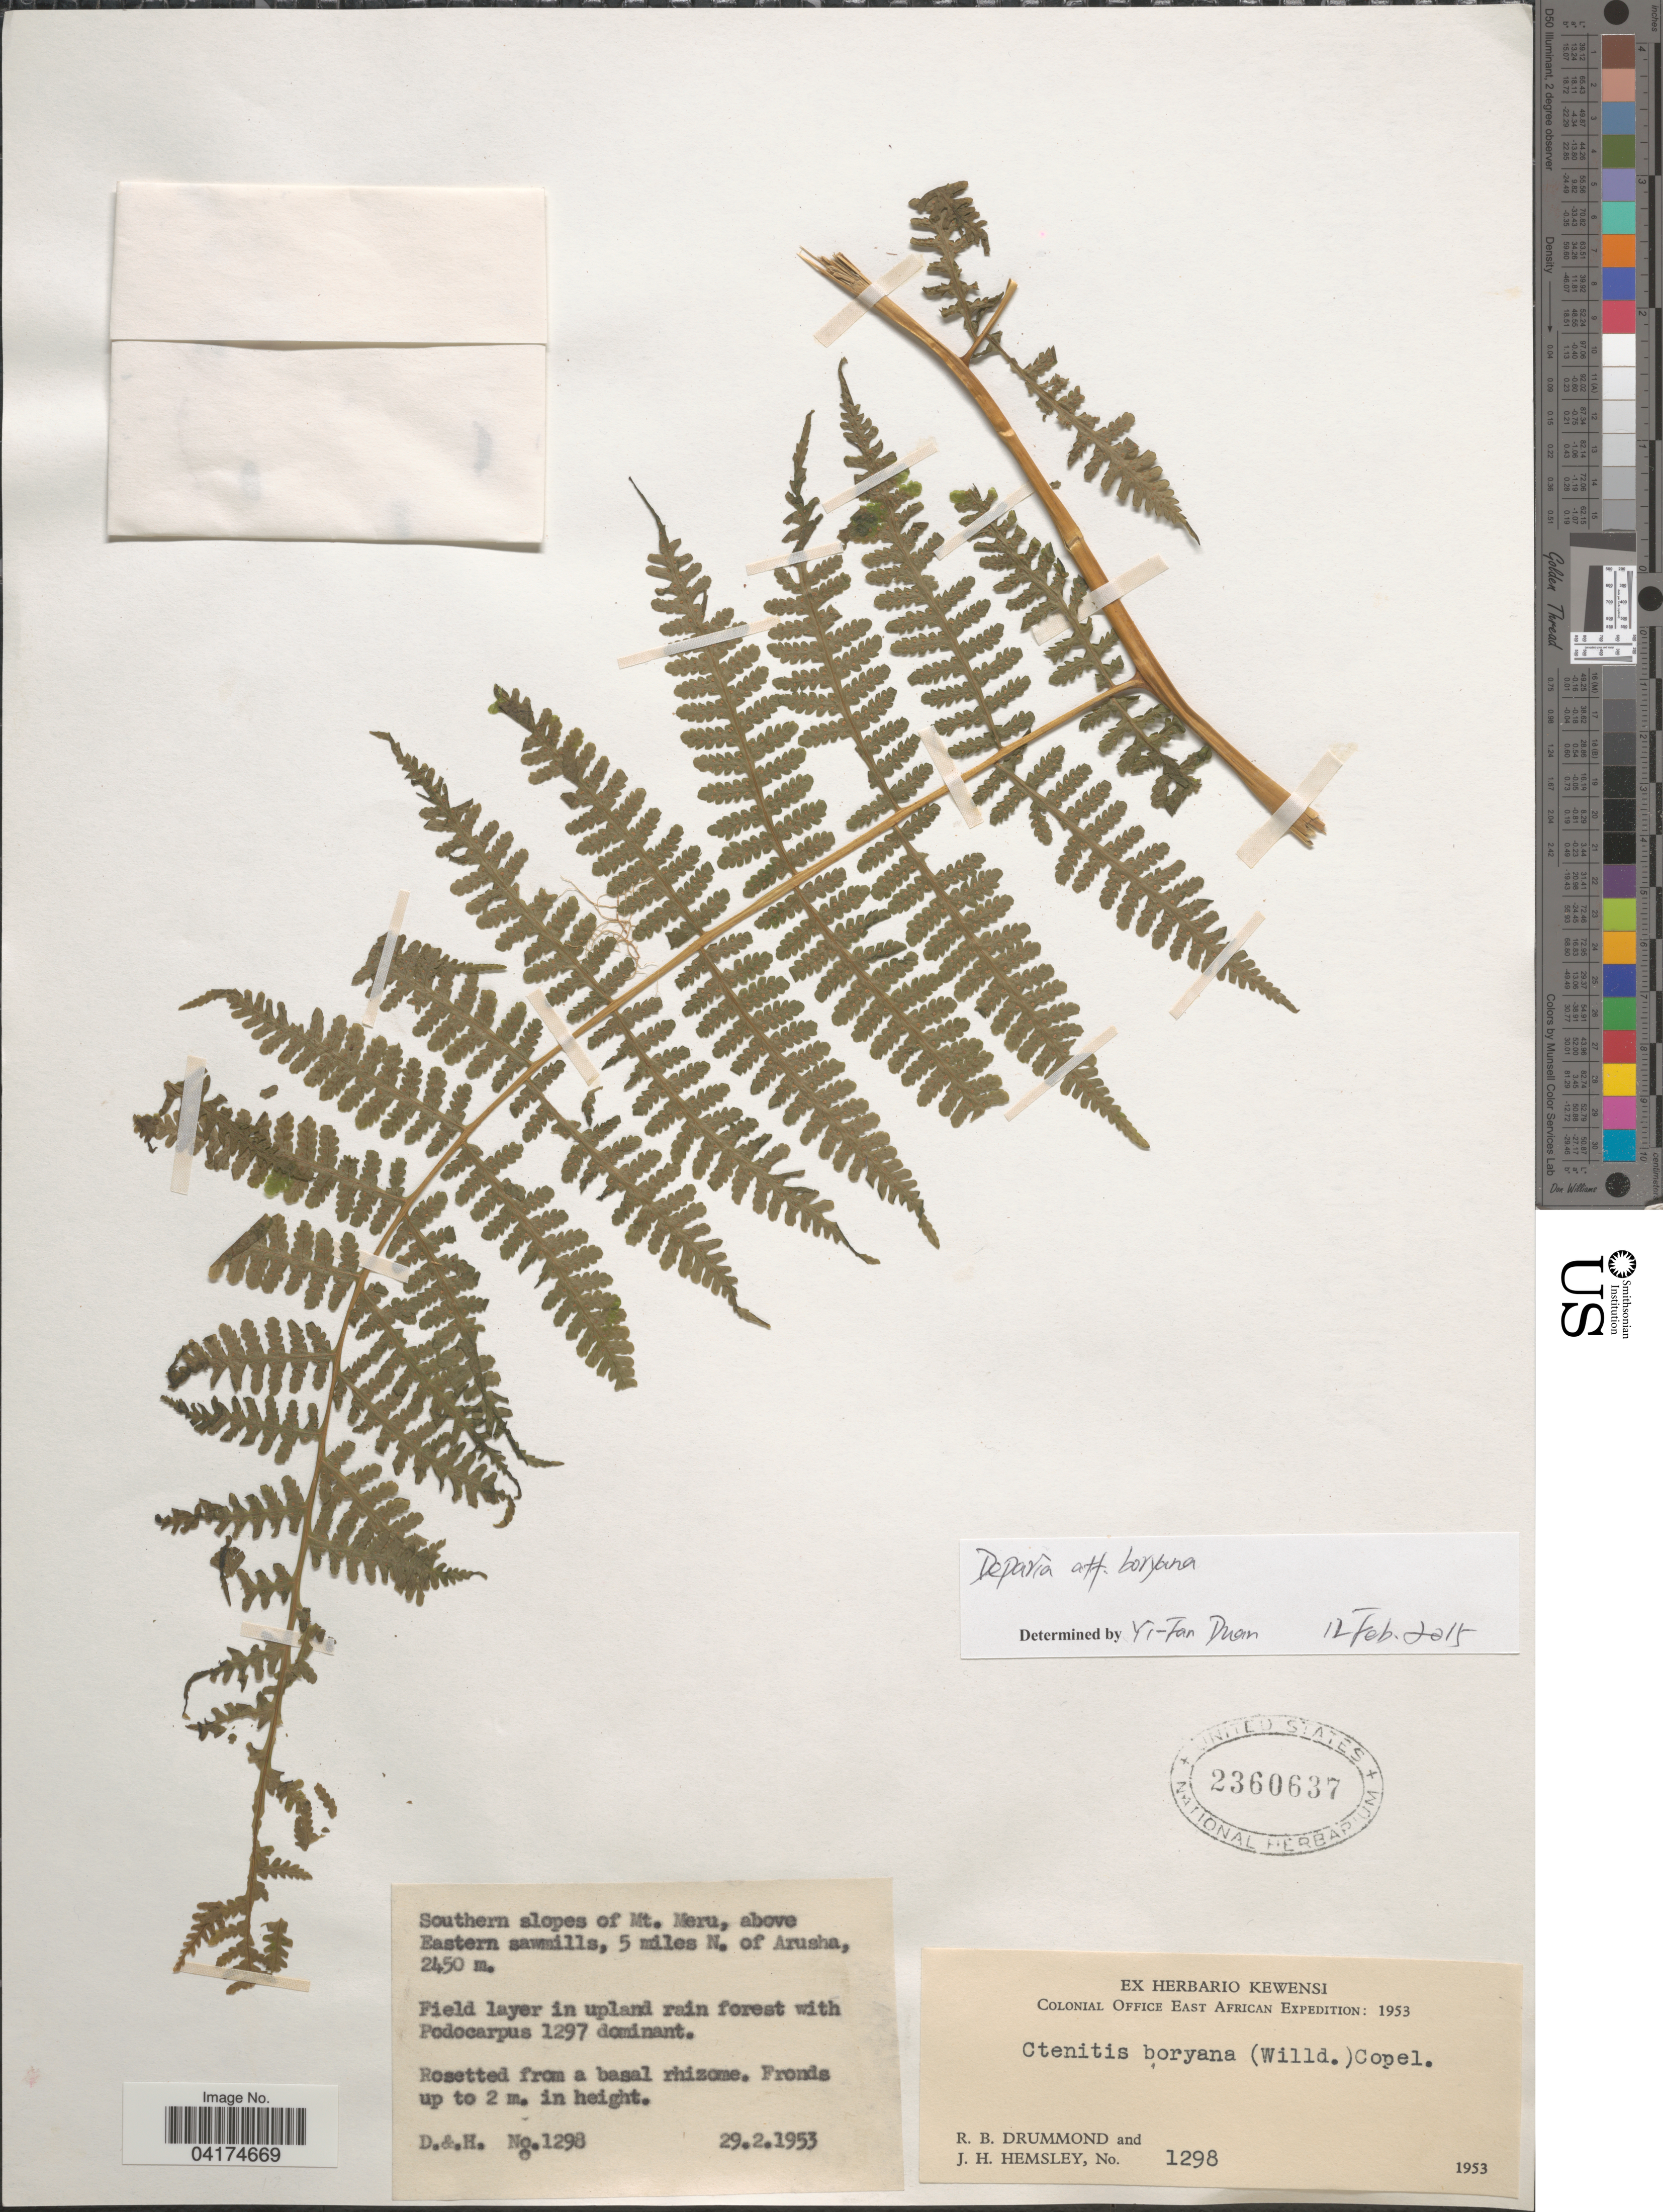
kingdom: Plantae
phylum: Tracheophyta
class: Polypodiopsida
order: Polypodiales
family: Athyriaceae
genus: Deparia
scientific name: Deparia boryana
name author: (Willd.) M. Kato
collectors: R. Drummond & J. H. Hemsley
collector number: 1298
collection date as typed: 29.2.1953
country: Tanzania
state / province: Arusha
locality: Southern slopes of Mt. Meru, above Eastern sawmills, 5 miles N. of Arusha. Colonial Office East African Expedition: 1953.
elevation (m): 2450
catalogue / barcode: US 2360637